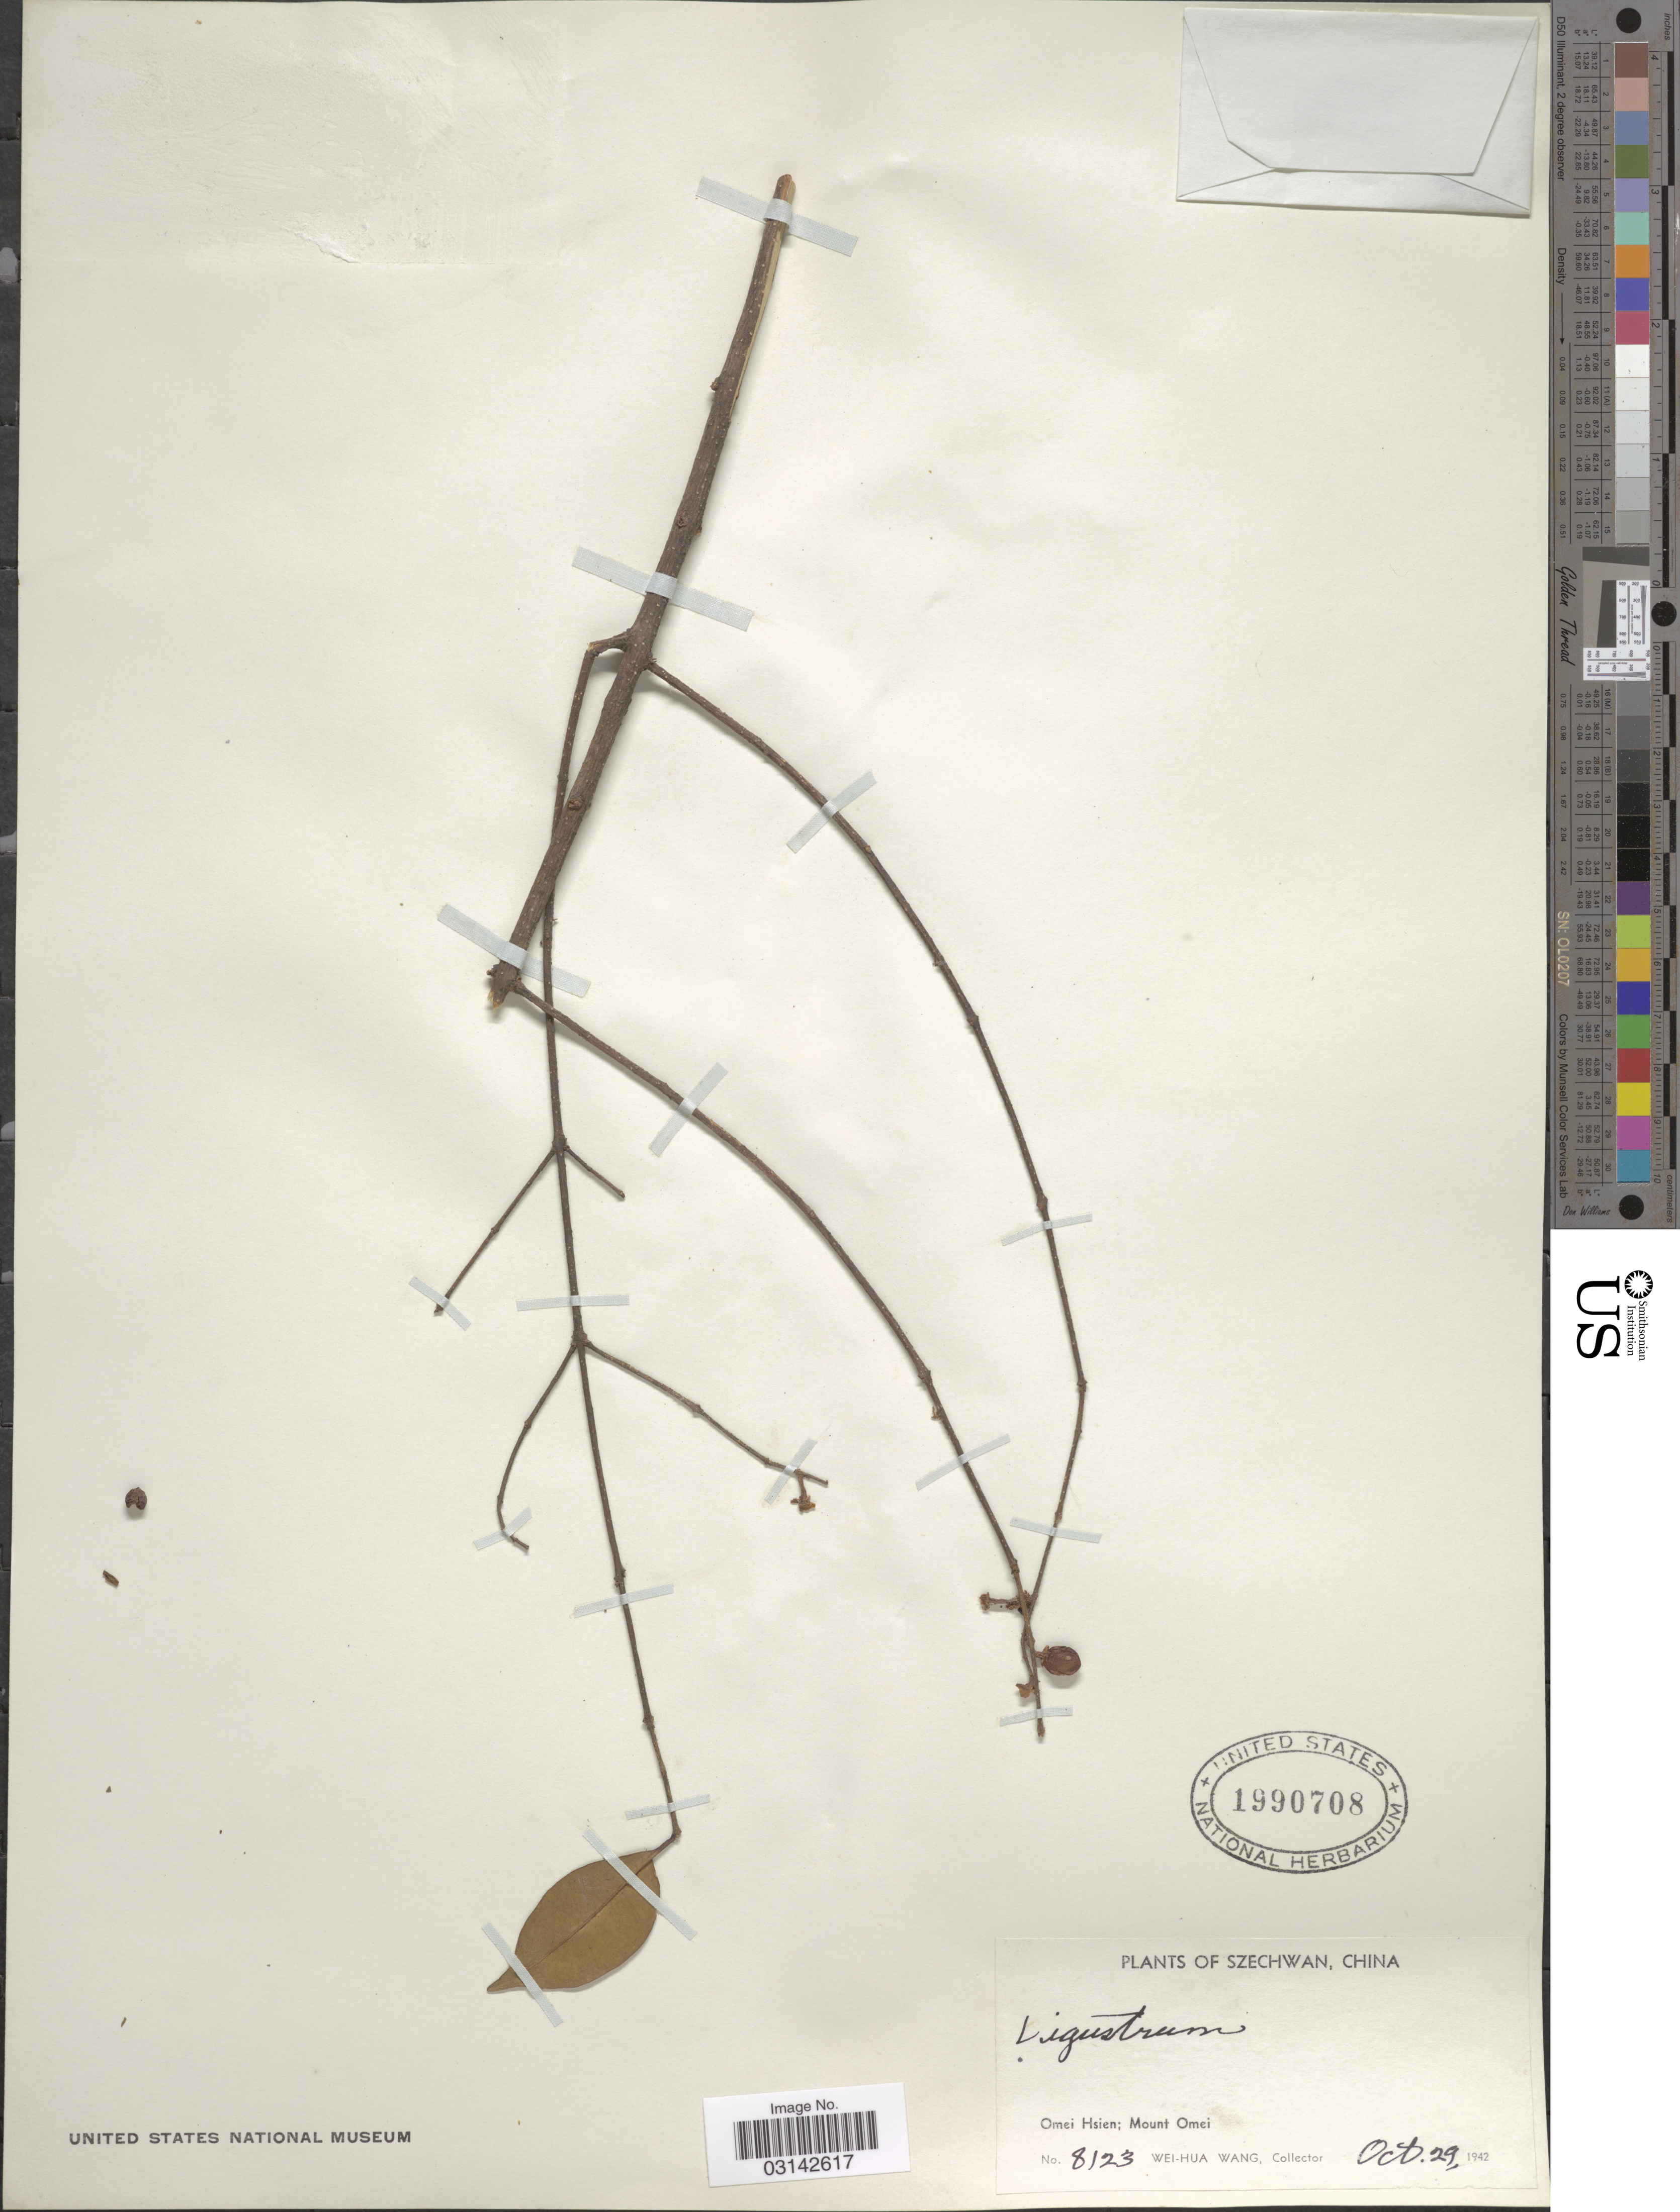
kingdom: Plantae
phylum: Tracheophyta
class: Magnoliopsida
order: Lamiales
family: Oleaceae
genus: Ligustrum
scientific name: Ligustrum sp.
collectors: W. Wang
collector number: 8123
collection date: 1942-10-29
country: China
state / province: Sichuan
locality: Szechwan, Omei Hsien; Mount Omei.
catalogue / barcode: US 1990708